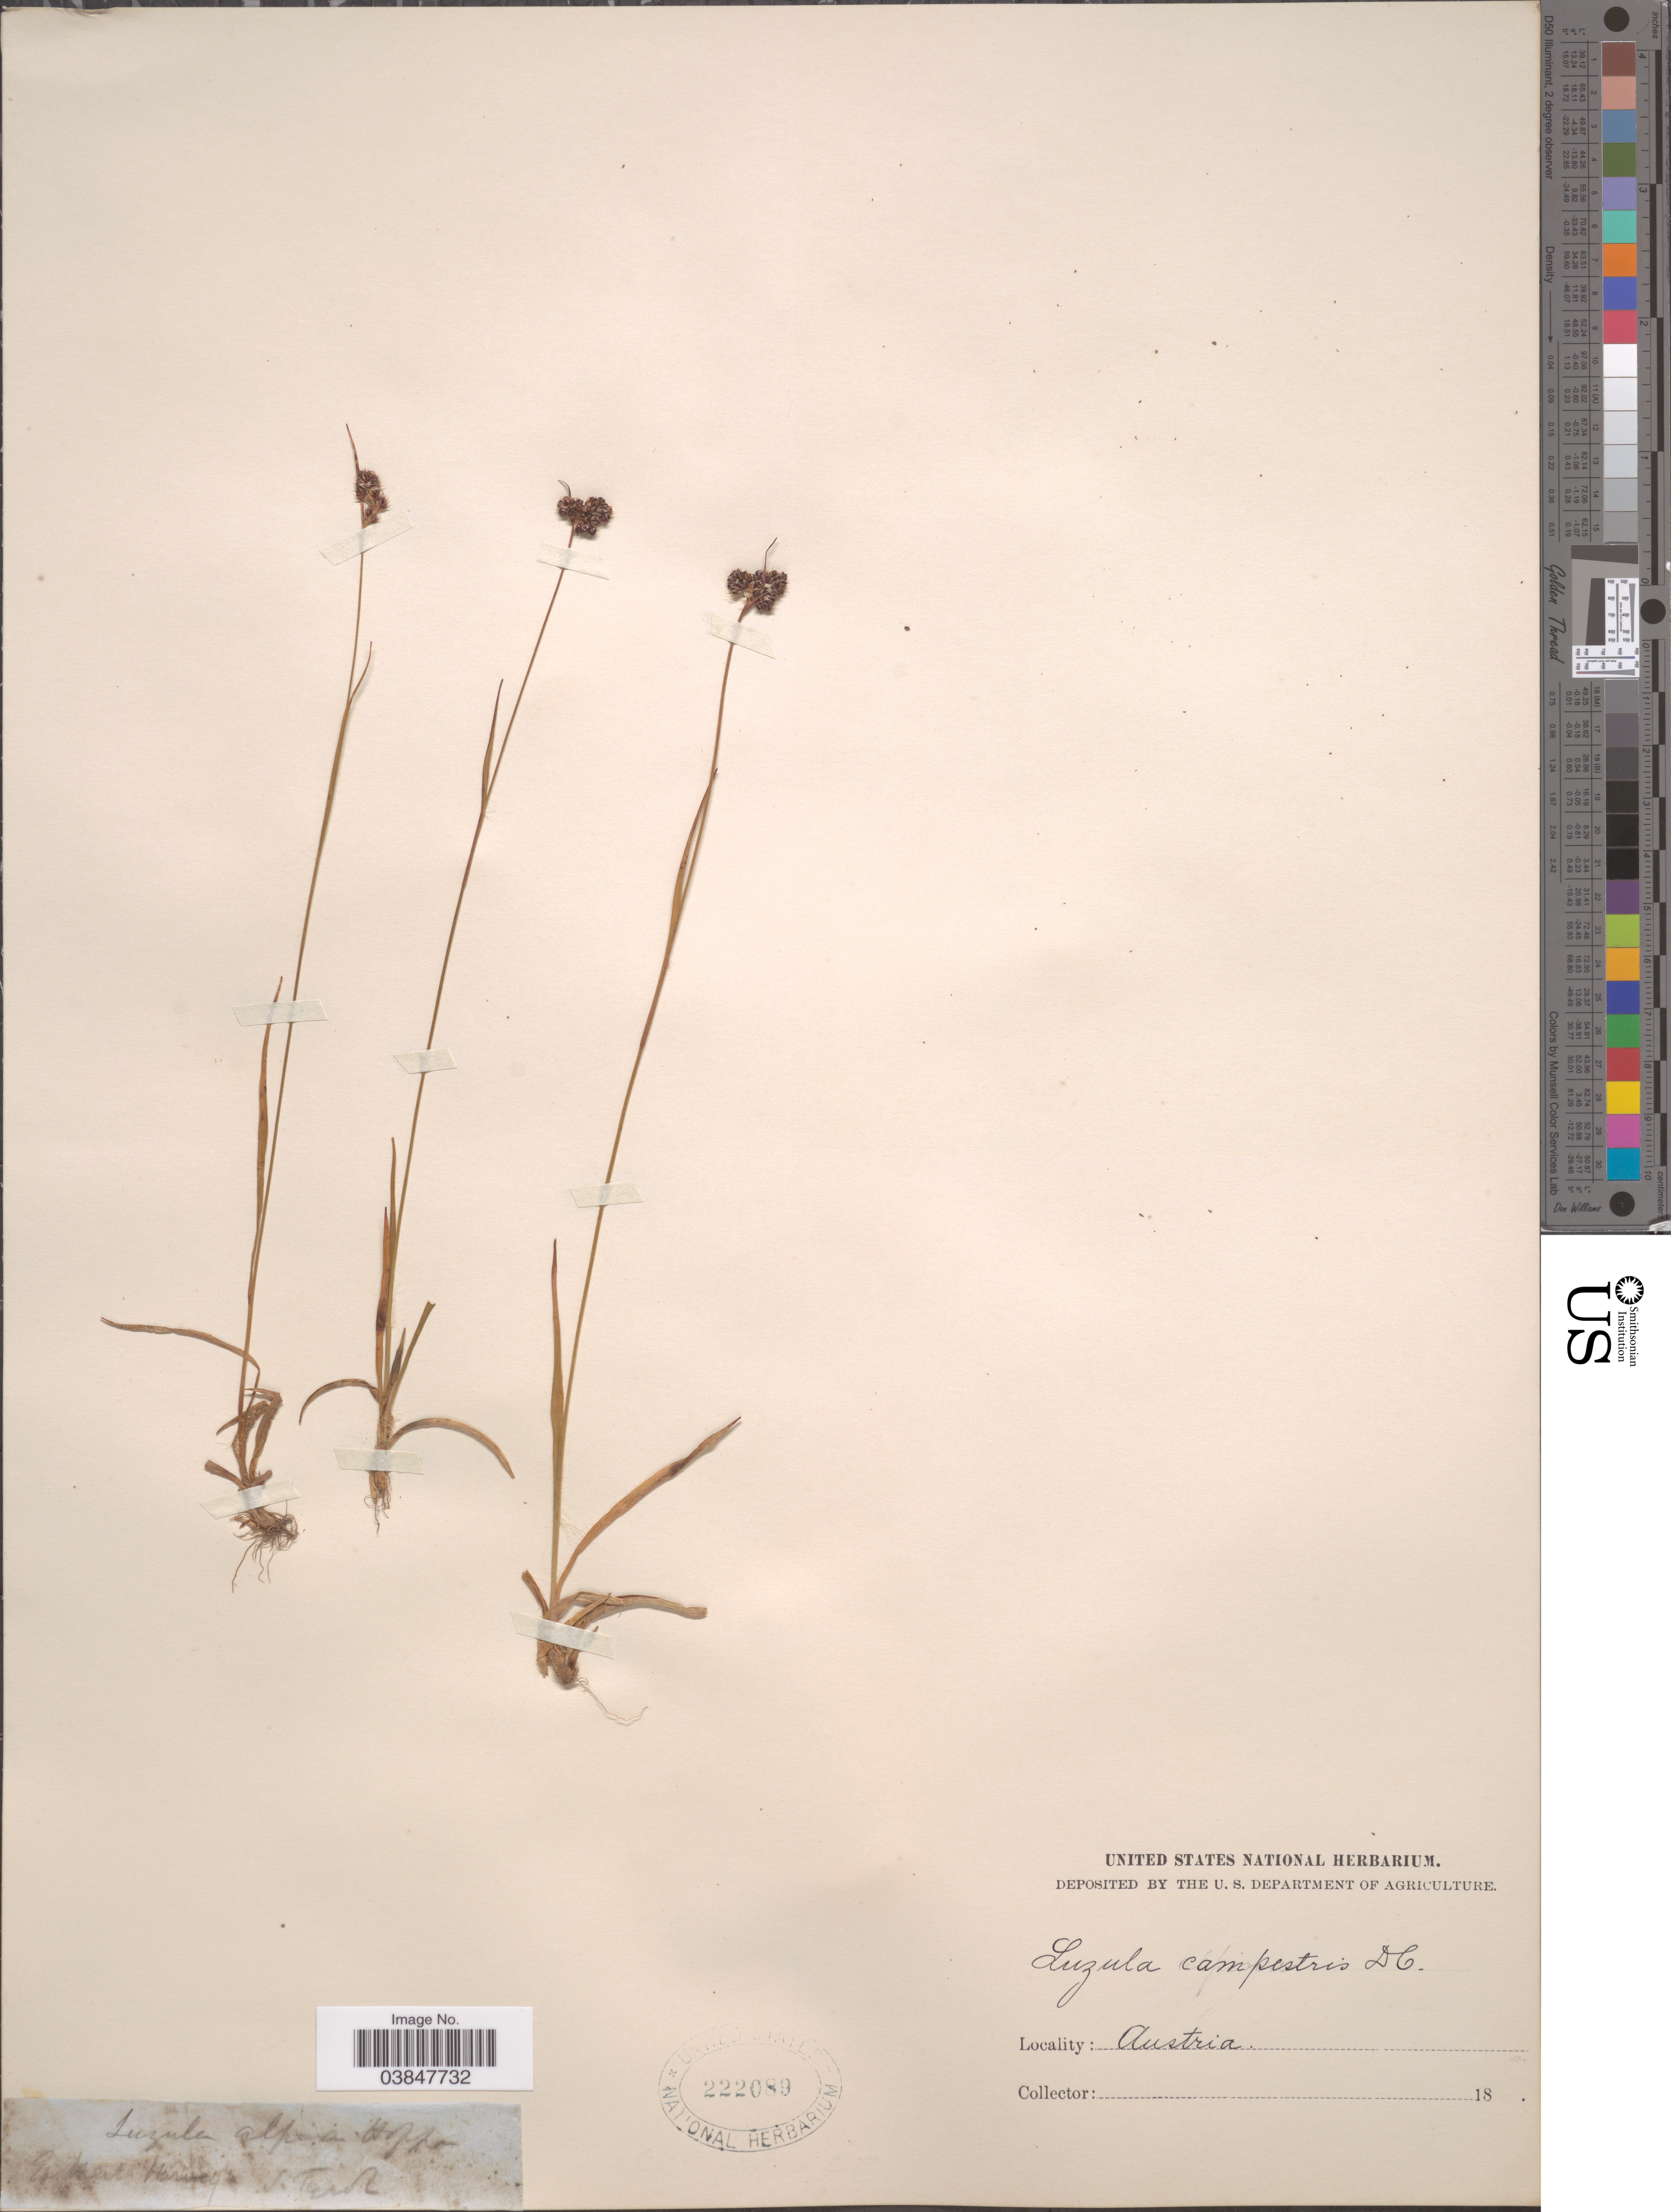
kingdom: Plantae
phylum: Tracheophyta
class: Liliopsida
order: Poales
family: Juncaceae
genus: Luzula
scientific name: Luzula campestris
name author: (L.) DC.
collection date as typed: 18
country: Austria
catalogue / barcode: US 222089